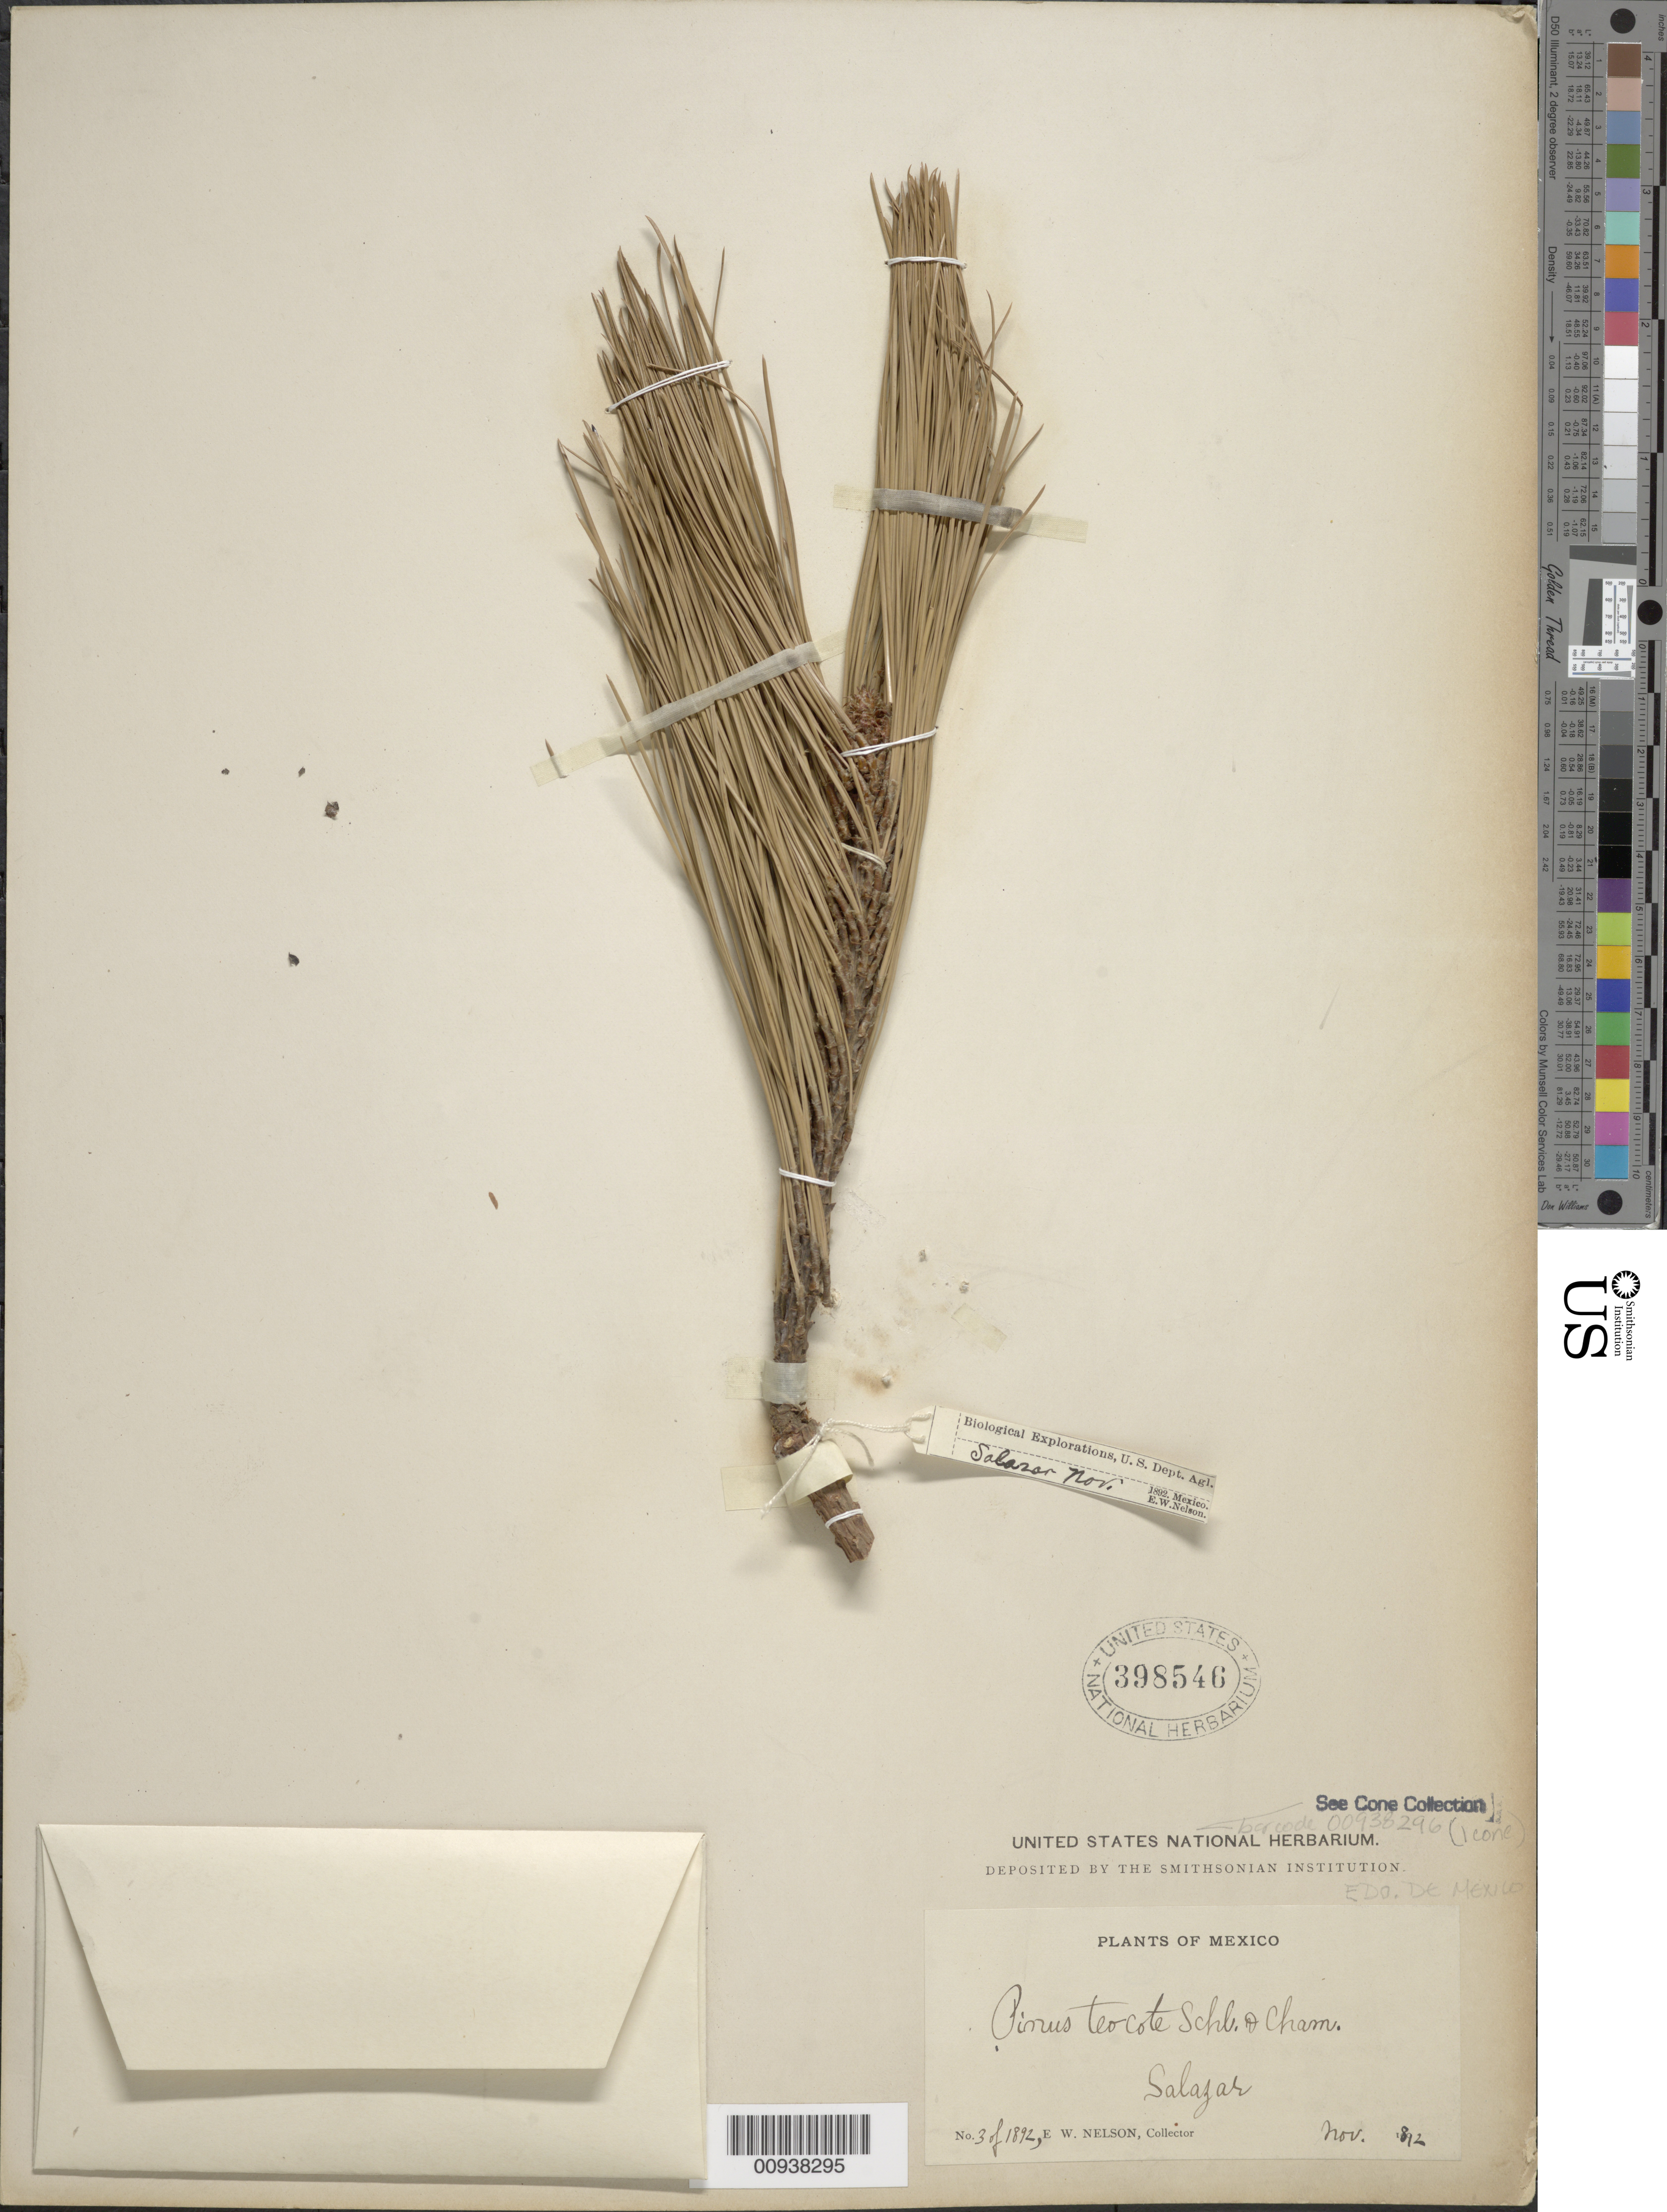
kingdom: Plantae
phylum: Tracheophyta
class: Pinopsida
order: Pinales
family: Pinaceae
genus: Pinus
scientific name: Pinus teocote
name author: Schltdl. & Cham.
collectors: E. W. Nelson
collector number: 3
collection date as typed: Nov 1892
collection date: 1892-11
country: Mexico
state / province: México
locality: Salazar.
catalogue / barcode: US 398546